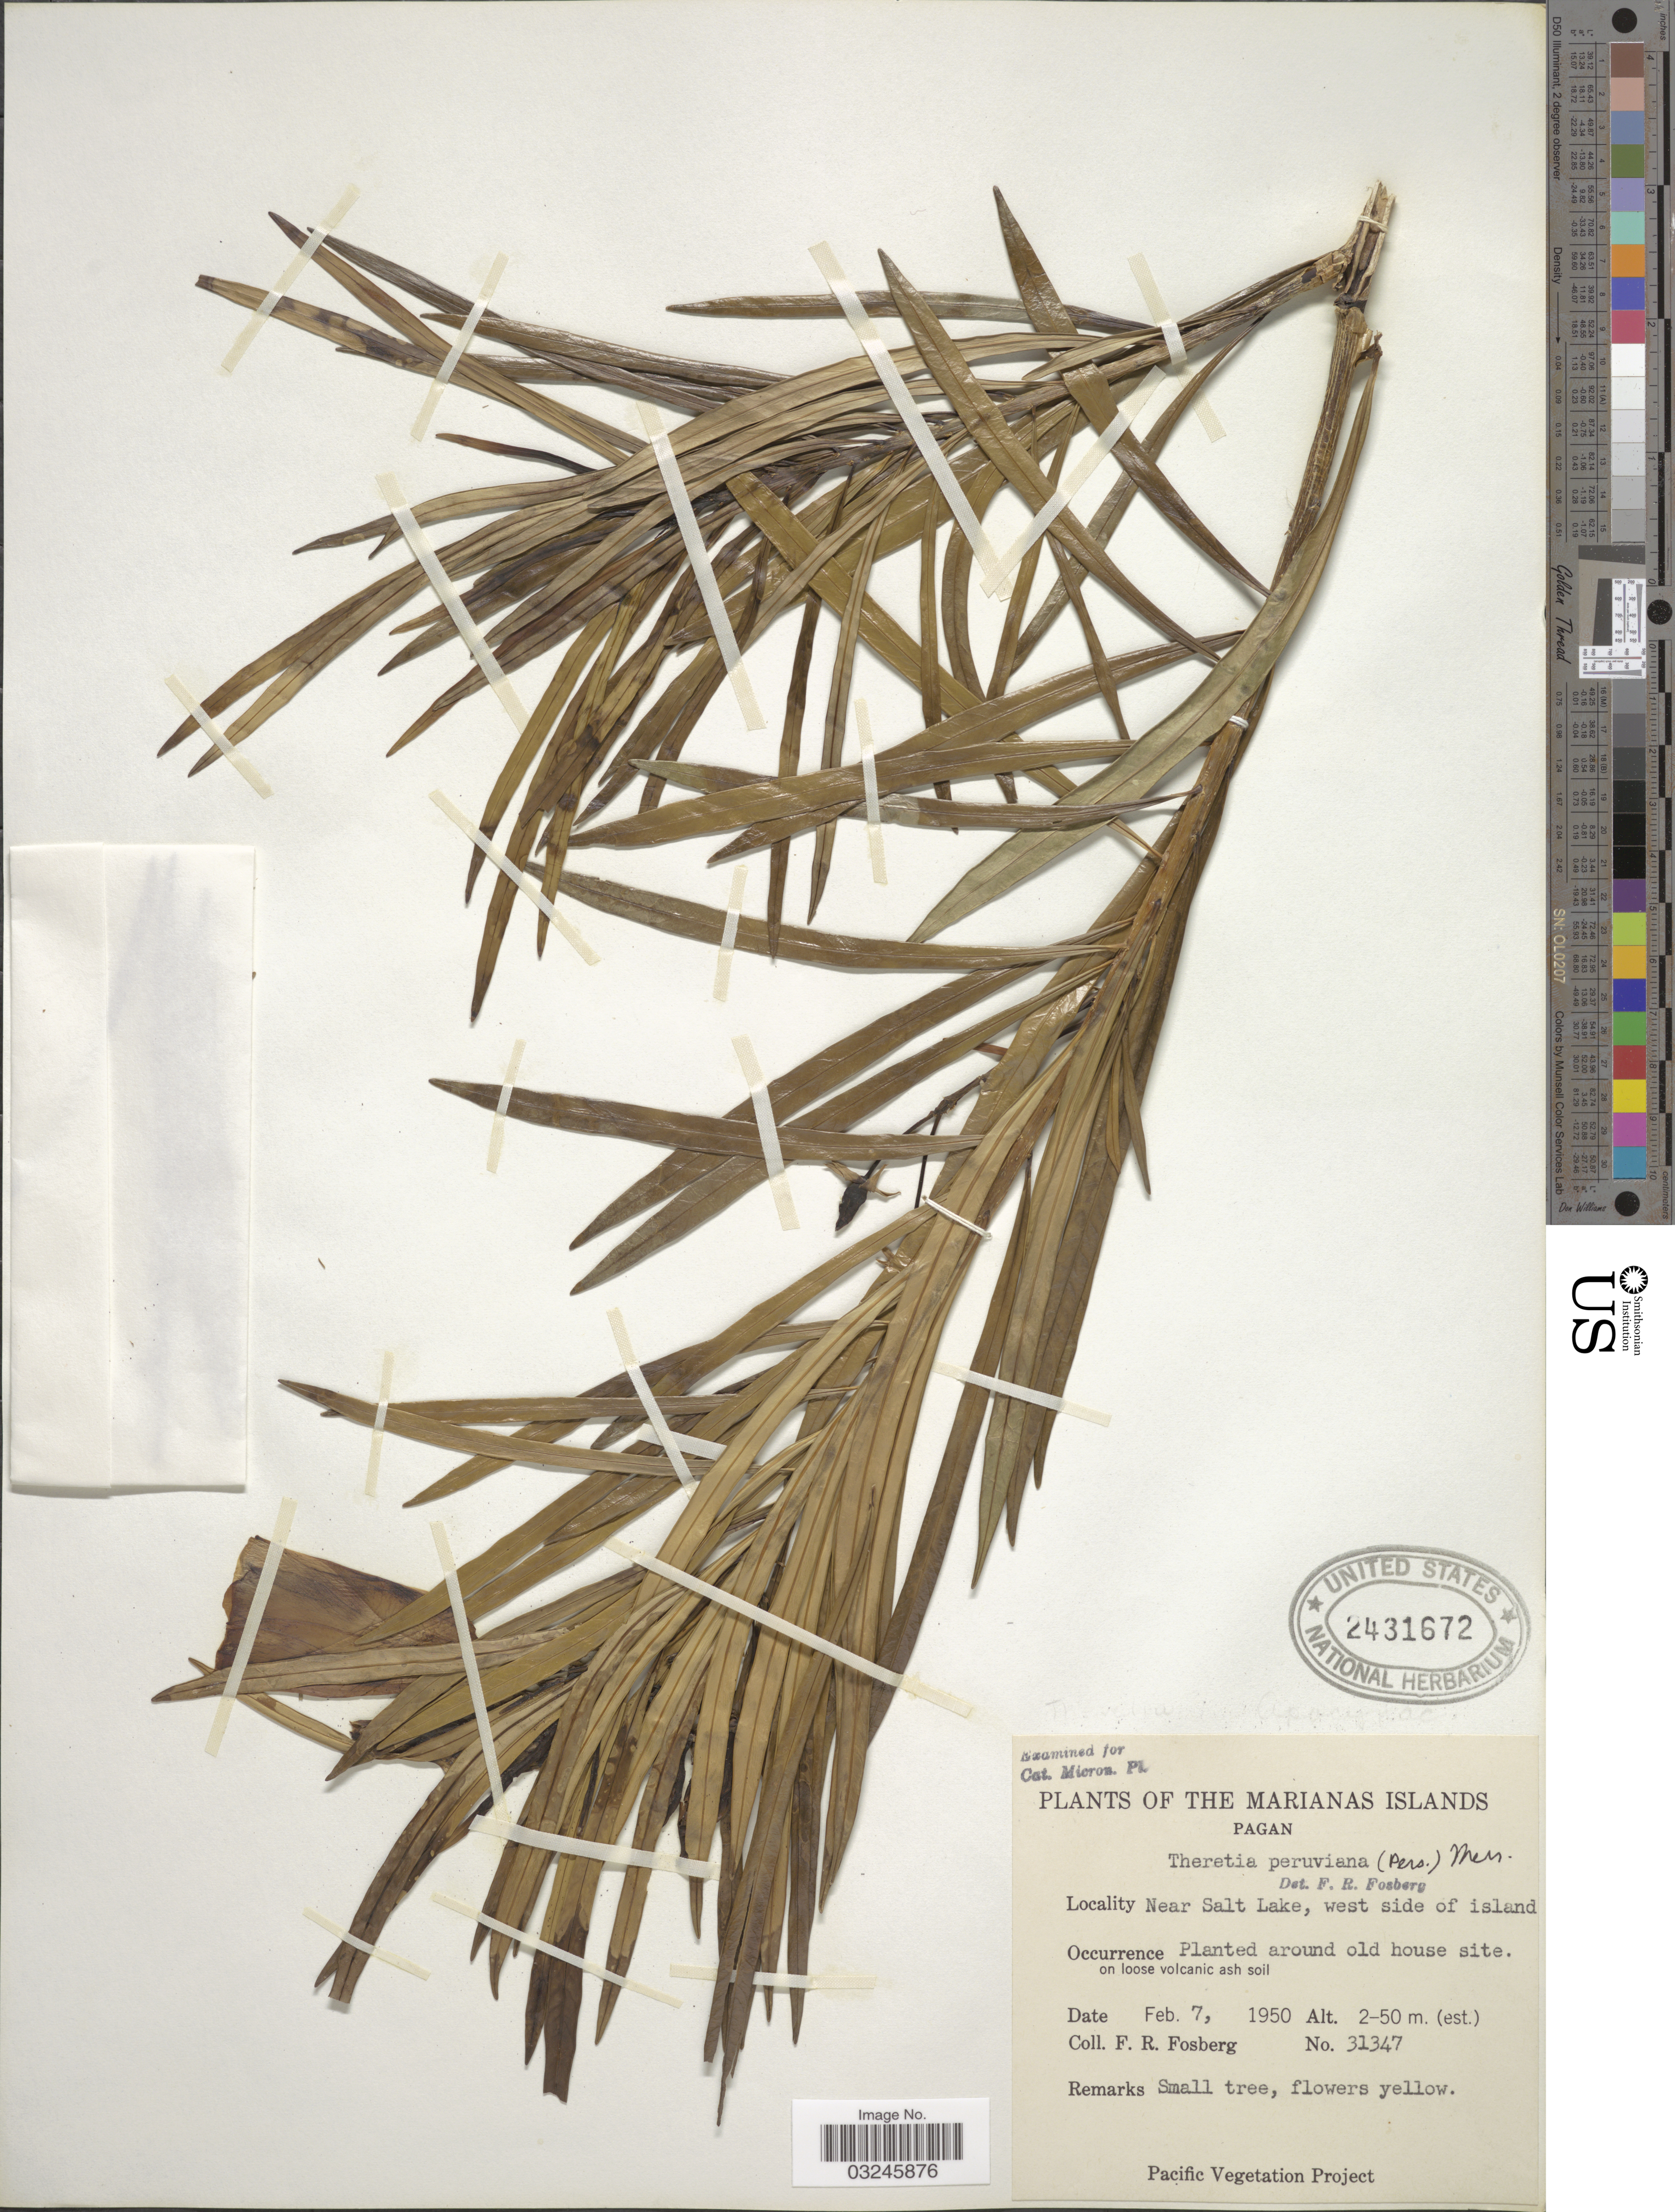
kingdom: Plantae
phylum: Tracheophyta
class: Magnoliopsida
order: Gentianales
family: Apocynaceae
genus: Thevetia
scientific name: Thevetia neriifolia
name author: Juss. ex Steud.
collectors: F. R. Fosberg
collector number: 31347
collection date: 1950-02-07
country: Northern Mariana Islands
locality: The Marianas Islands, Pagan, Near Salt Lake, west side of island.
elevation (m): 2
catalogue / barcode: US 2431672